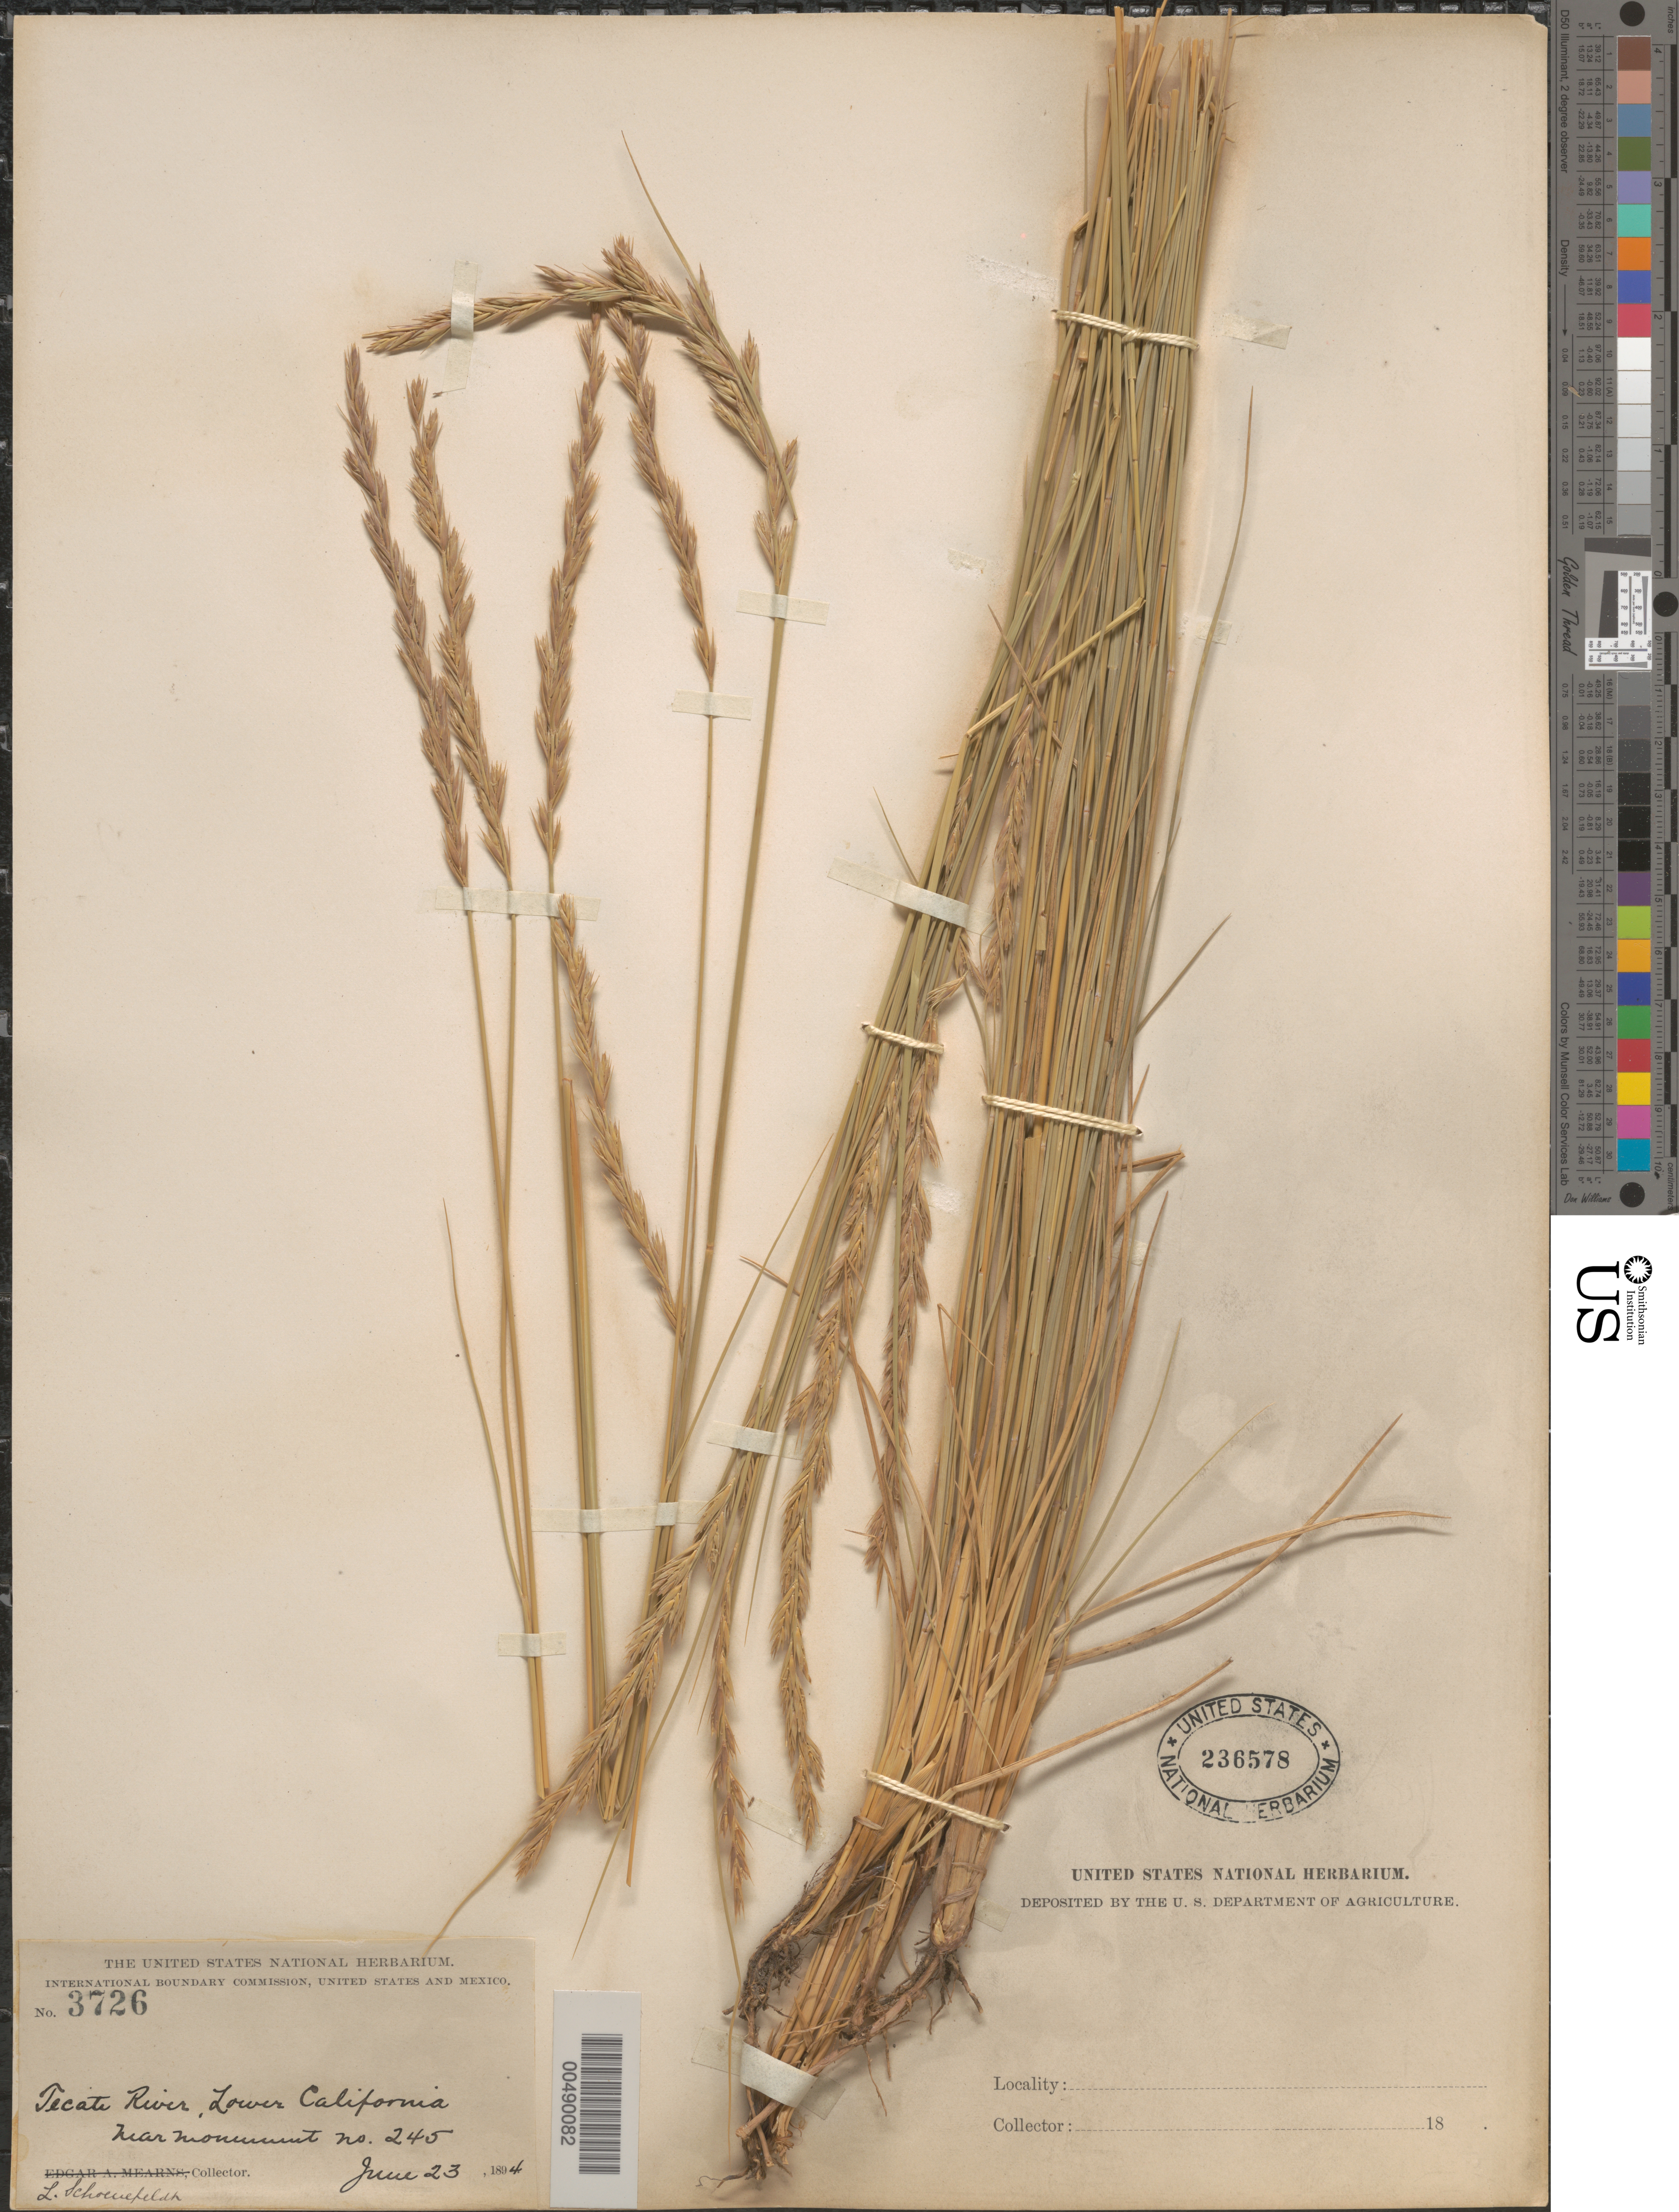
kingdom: Plantae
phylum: Tracheophyta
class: Liliopsida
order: Poales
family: Poaceae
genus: Elymus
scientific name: Elymus triticoides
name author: Buckley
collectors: L. Schoenefeldt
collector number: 3726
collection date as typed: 23 Jun 1894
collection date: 1894-06-23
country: Mexico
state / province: Baja California Norte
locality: Tecate River, near monument #245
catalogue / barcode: US 236578